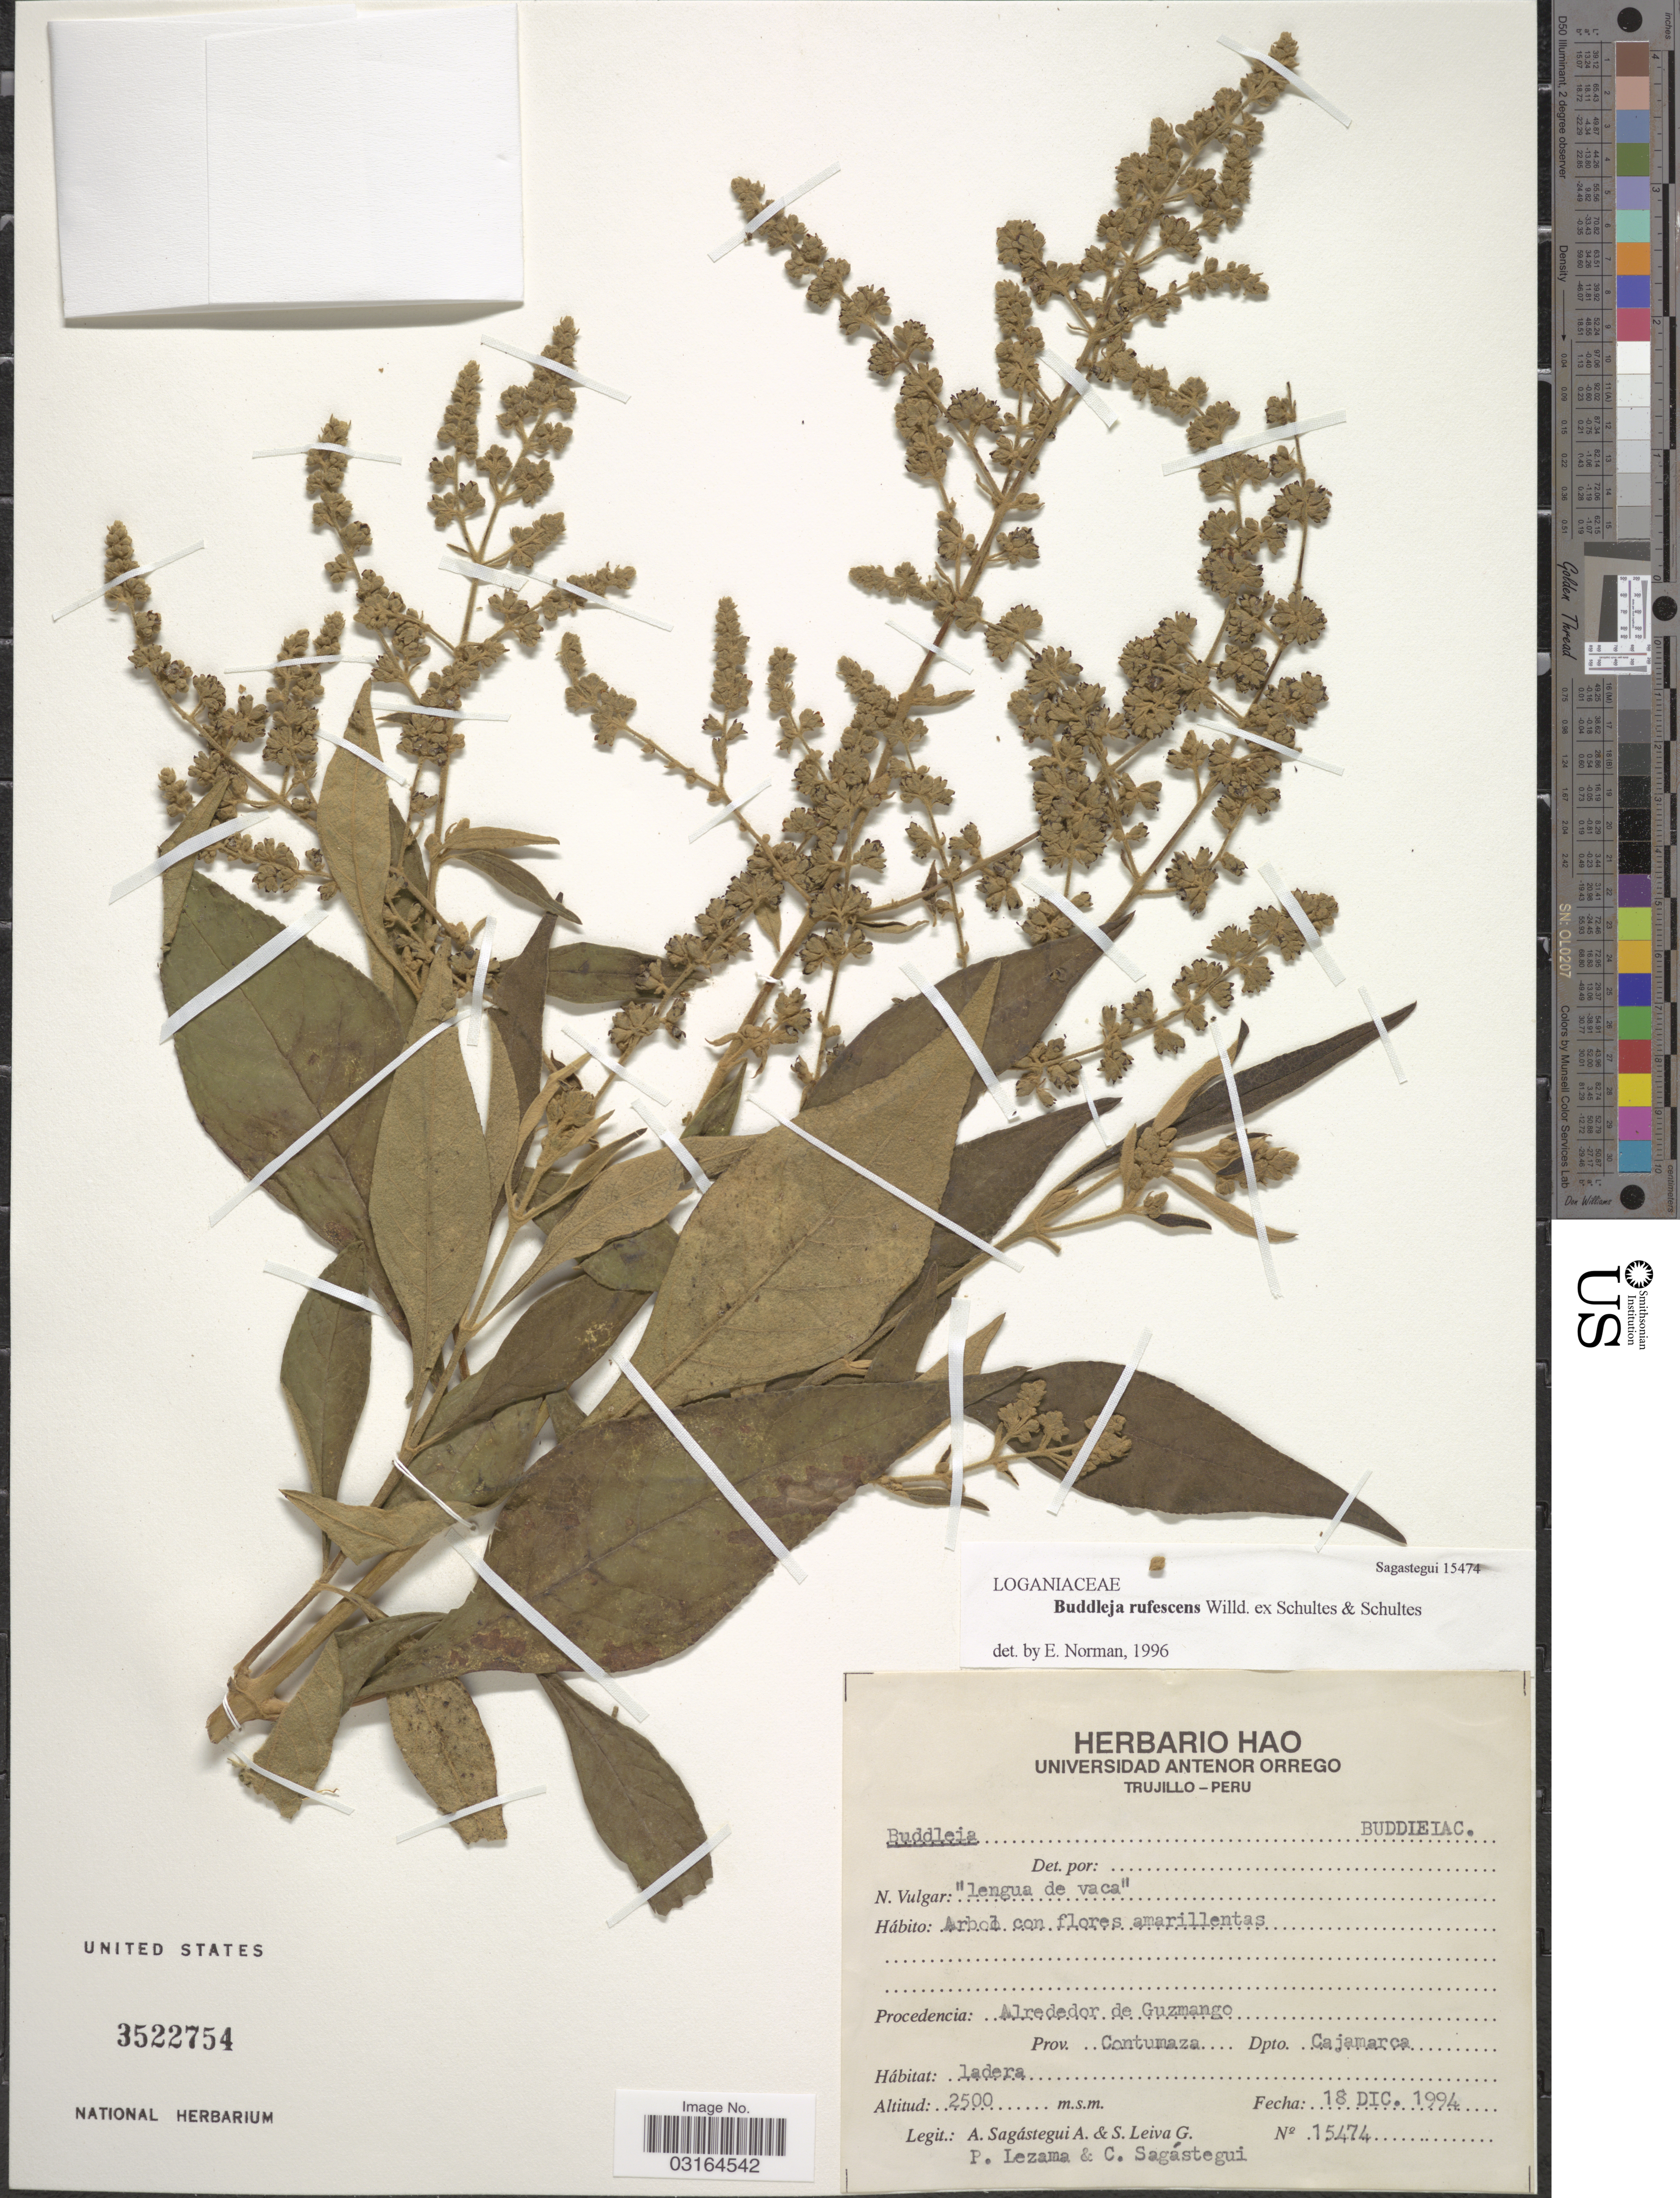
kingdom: Plantae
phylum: Tracheophyta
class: Magnoliopsida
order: Lamiales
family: Scrophulariaceae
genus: Buddleja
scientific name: Buddleja rufescens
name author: Willd.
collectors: A. Sagástegui A., S. Leiva G., P. Lezama & C. Sagástegui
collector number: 15474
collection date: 1994-12-18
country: Peru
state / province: Cajamarca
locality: Alrededor de Guzmango. Prov. Contumaza. Dpto. Cajamarca.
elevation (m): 2500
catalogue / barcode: US 3522754